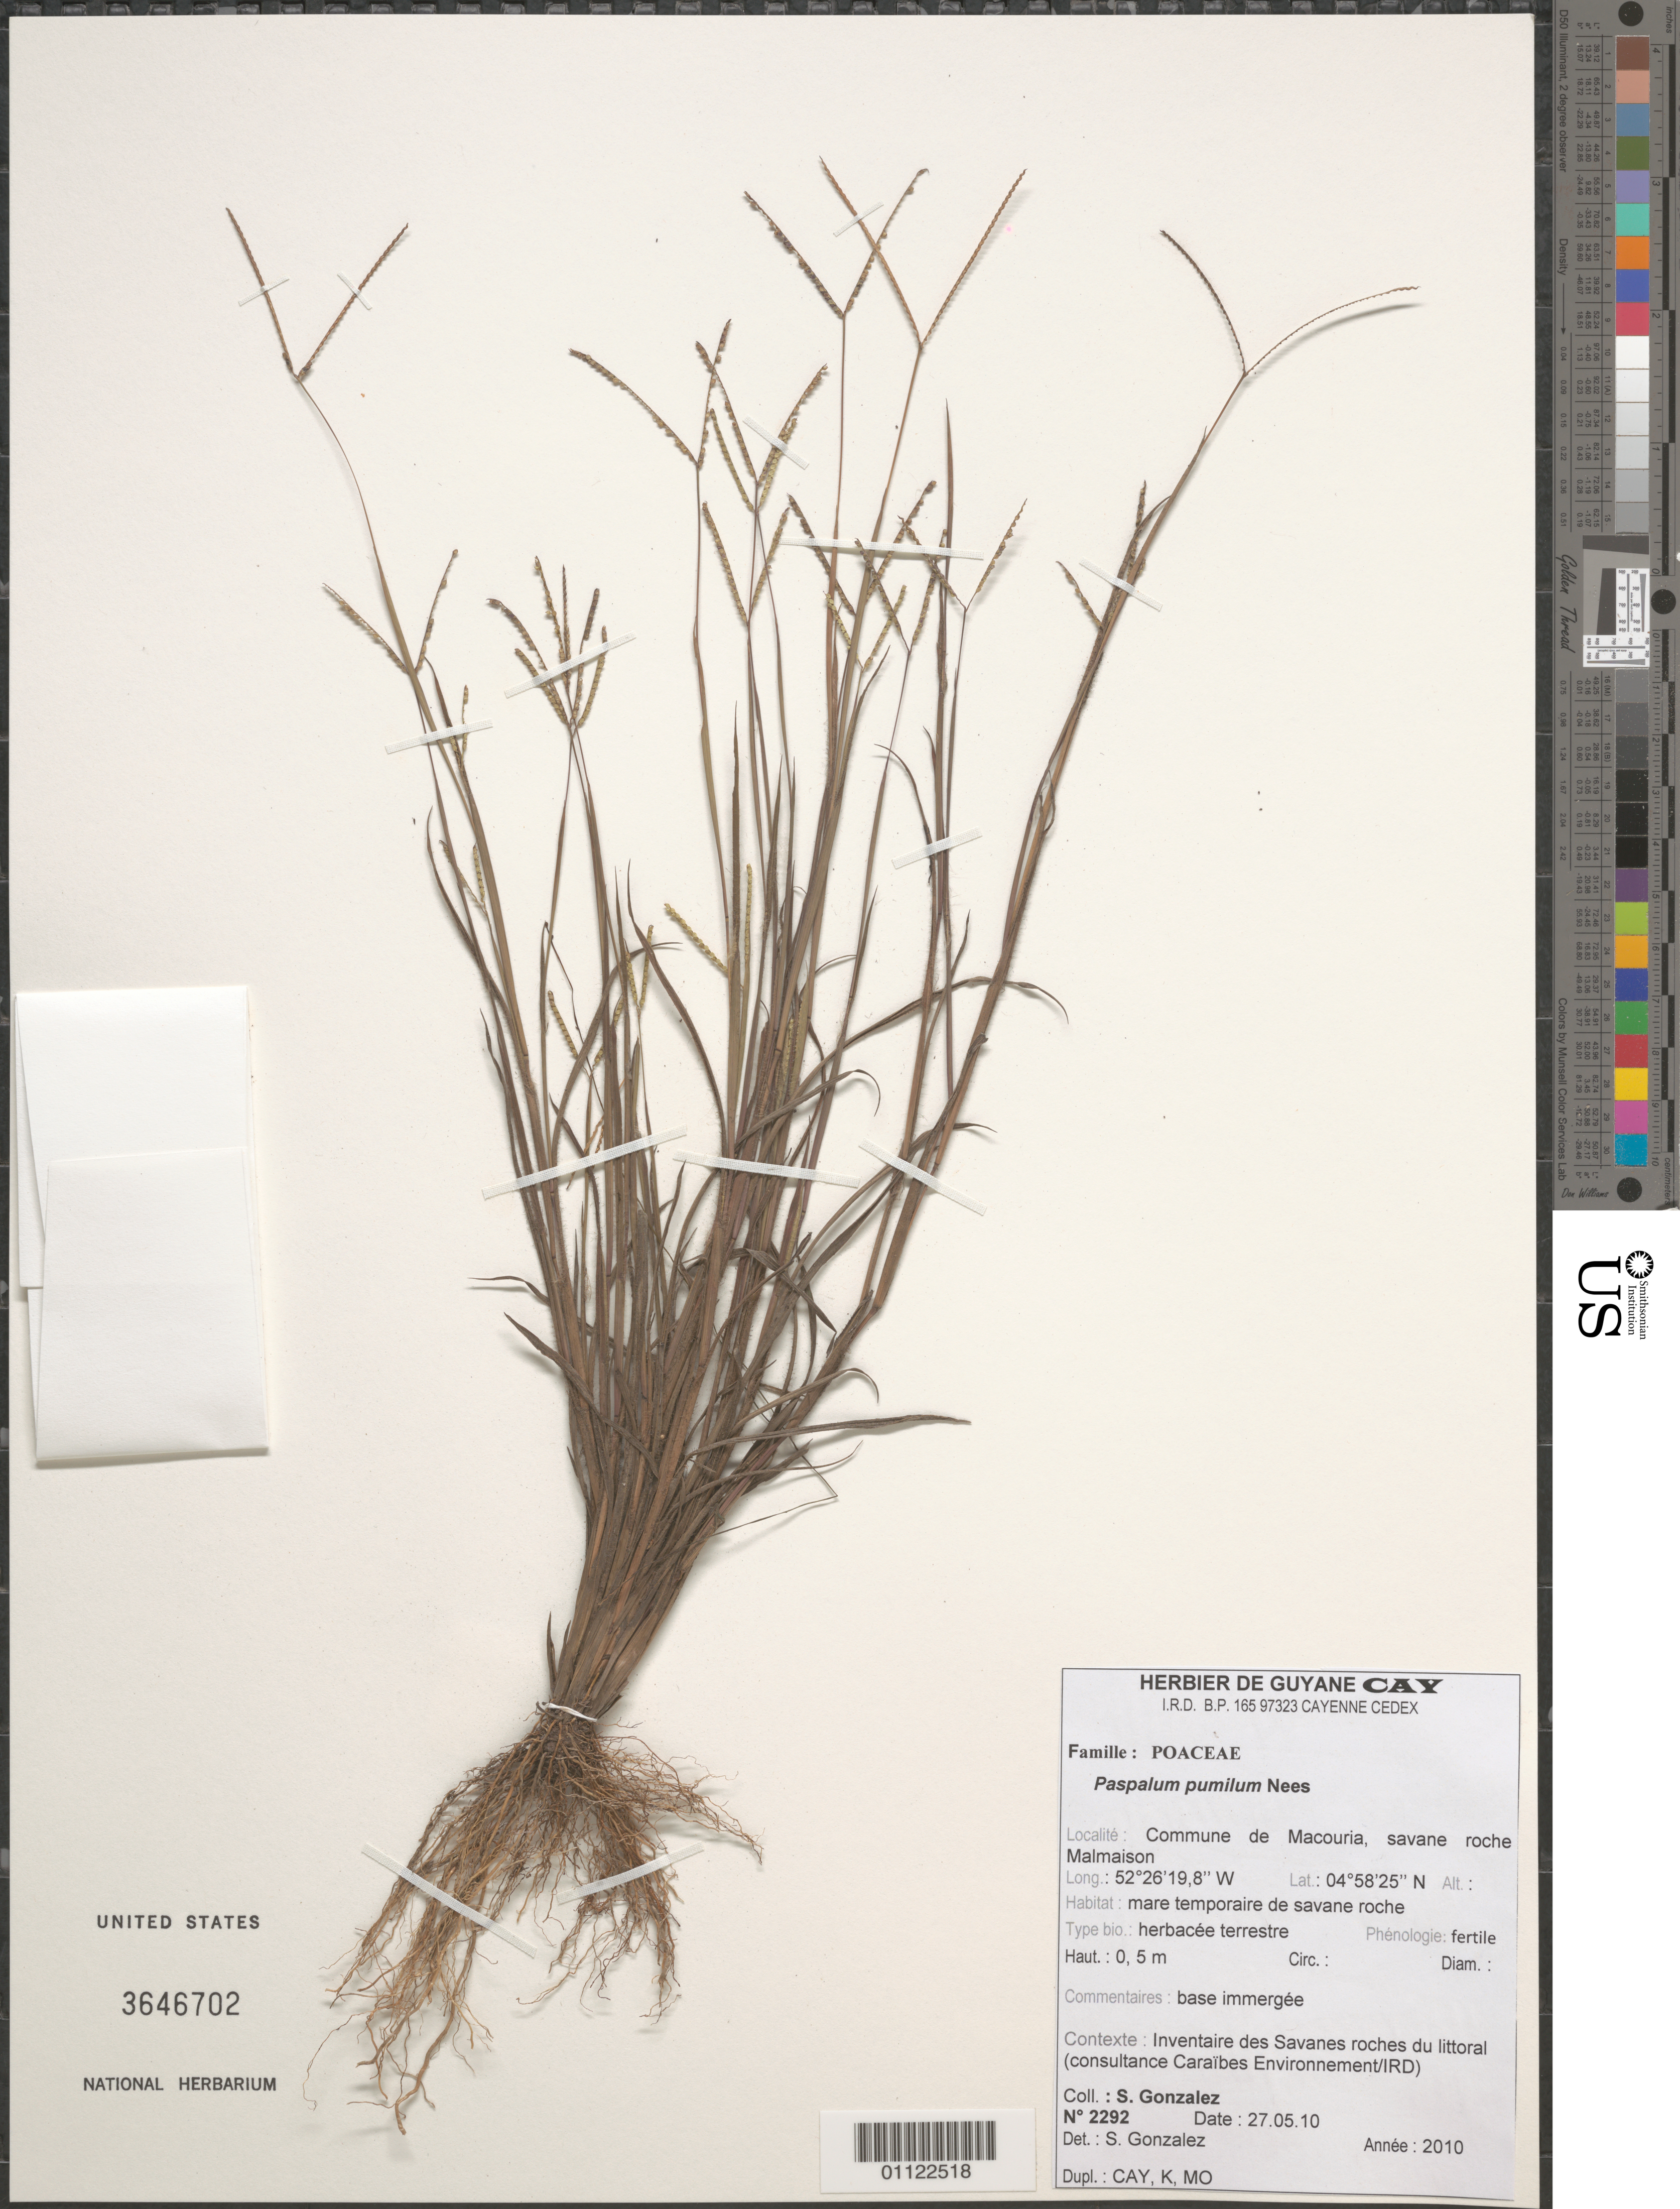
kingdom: Plantae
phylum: Tracheophyta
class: Liliopsida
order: Poales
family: Poaceae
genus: Paspalum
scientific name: Paspalum pumilum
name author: Nees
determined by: Gonzalez, Sophie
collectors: S. Gonzalez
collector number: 2292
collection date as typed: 27-May-10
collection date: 1910-05-27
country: French Guiana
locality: Commune de Macouria, savane roche Malmaison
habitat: Mare temporaire de savane roche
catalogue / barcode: US 3646702